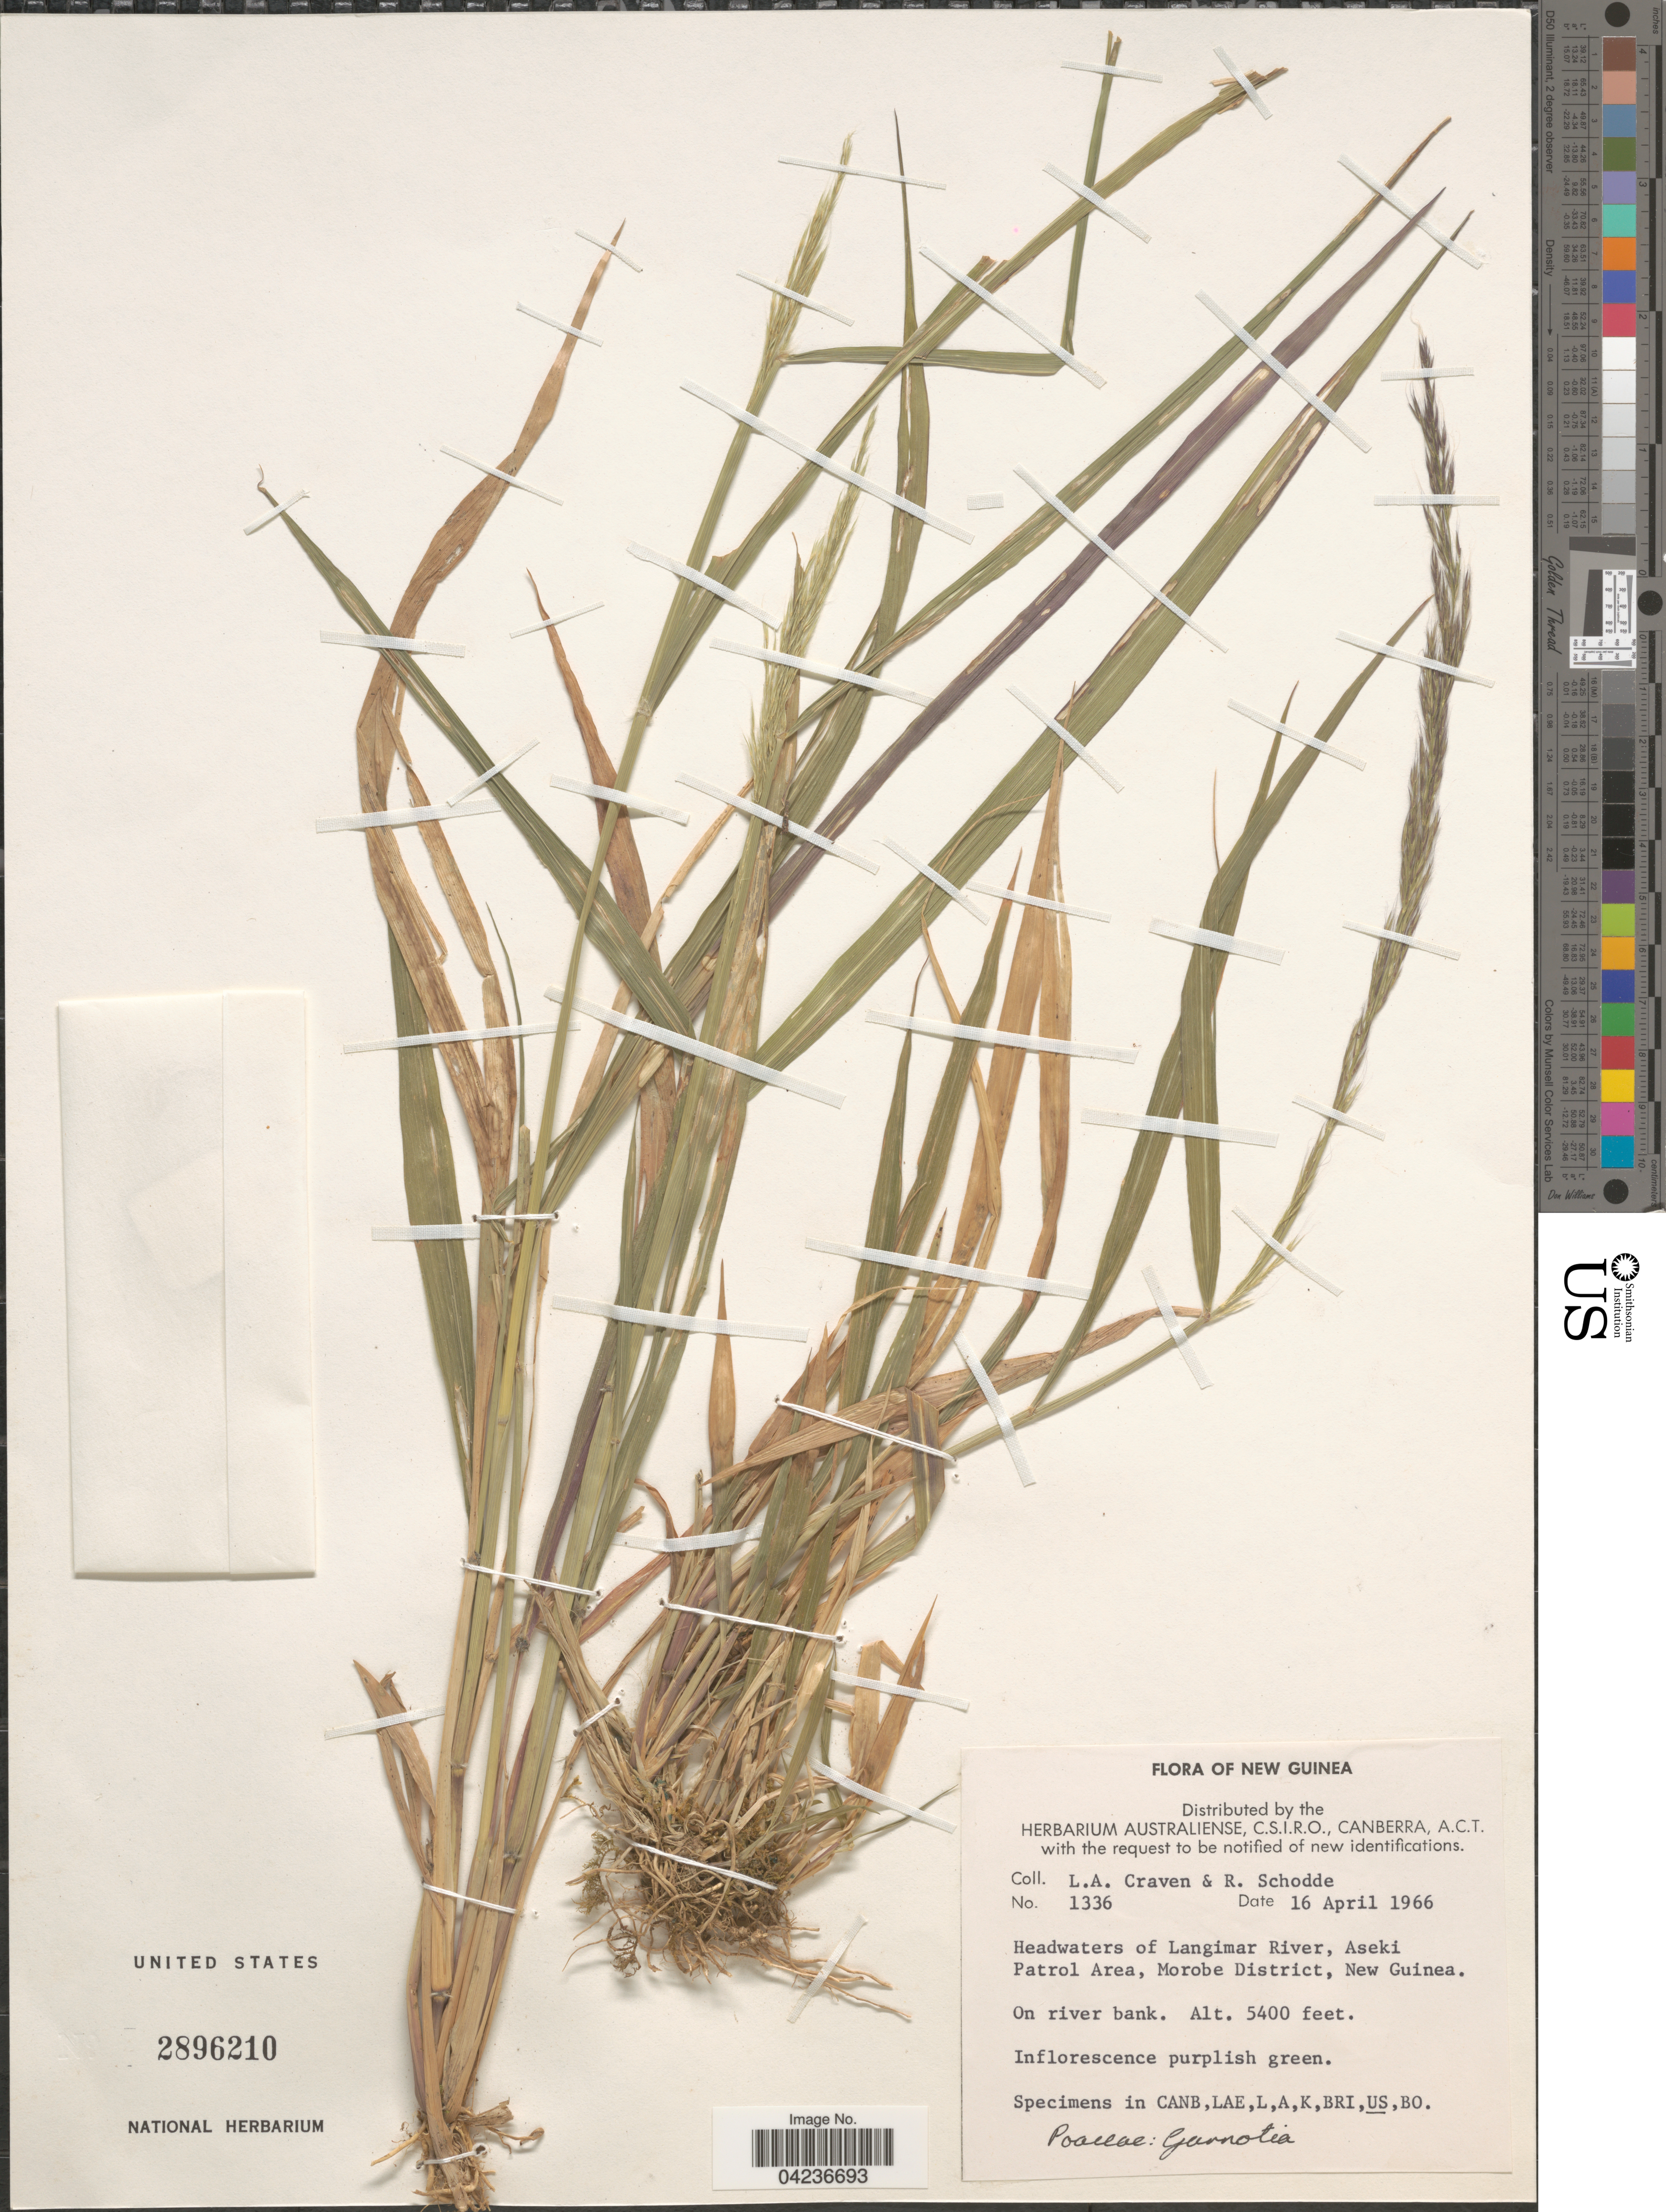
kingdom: Plantae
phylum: Tracheophyta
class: Liliopsida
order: Poales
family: Poaceae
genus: Garnotia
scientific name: Garnotia sp.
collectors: L. A. Craven & R. Schodde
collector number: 1336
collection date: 1966-04-16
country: Papua New Guinea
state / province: Morobe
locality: New Guinea. Headwaters of Langimar River, Aseki Patrol Area, Morobe District, New Guinea.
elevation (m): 1646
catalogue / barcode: US 2896210